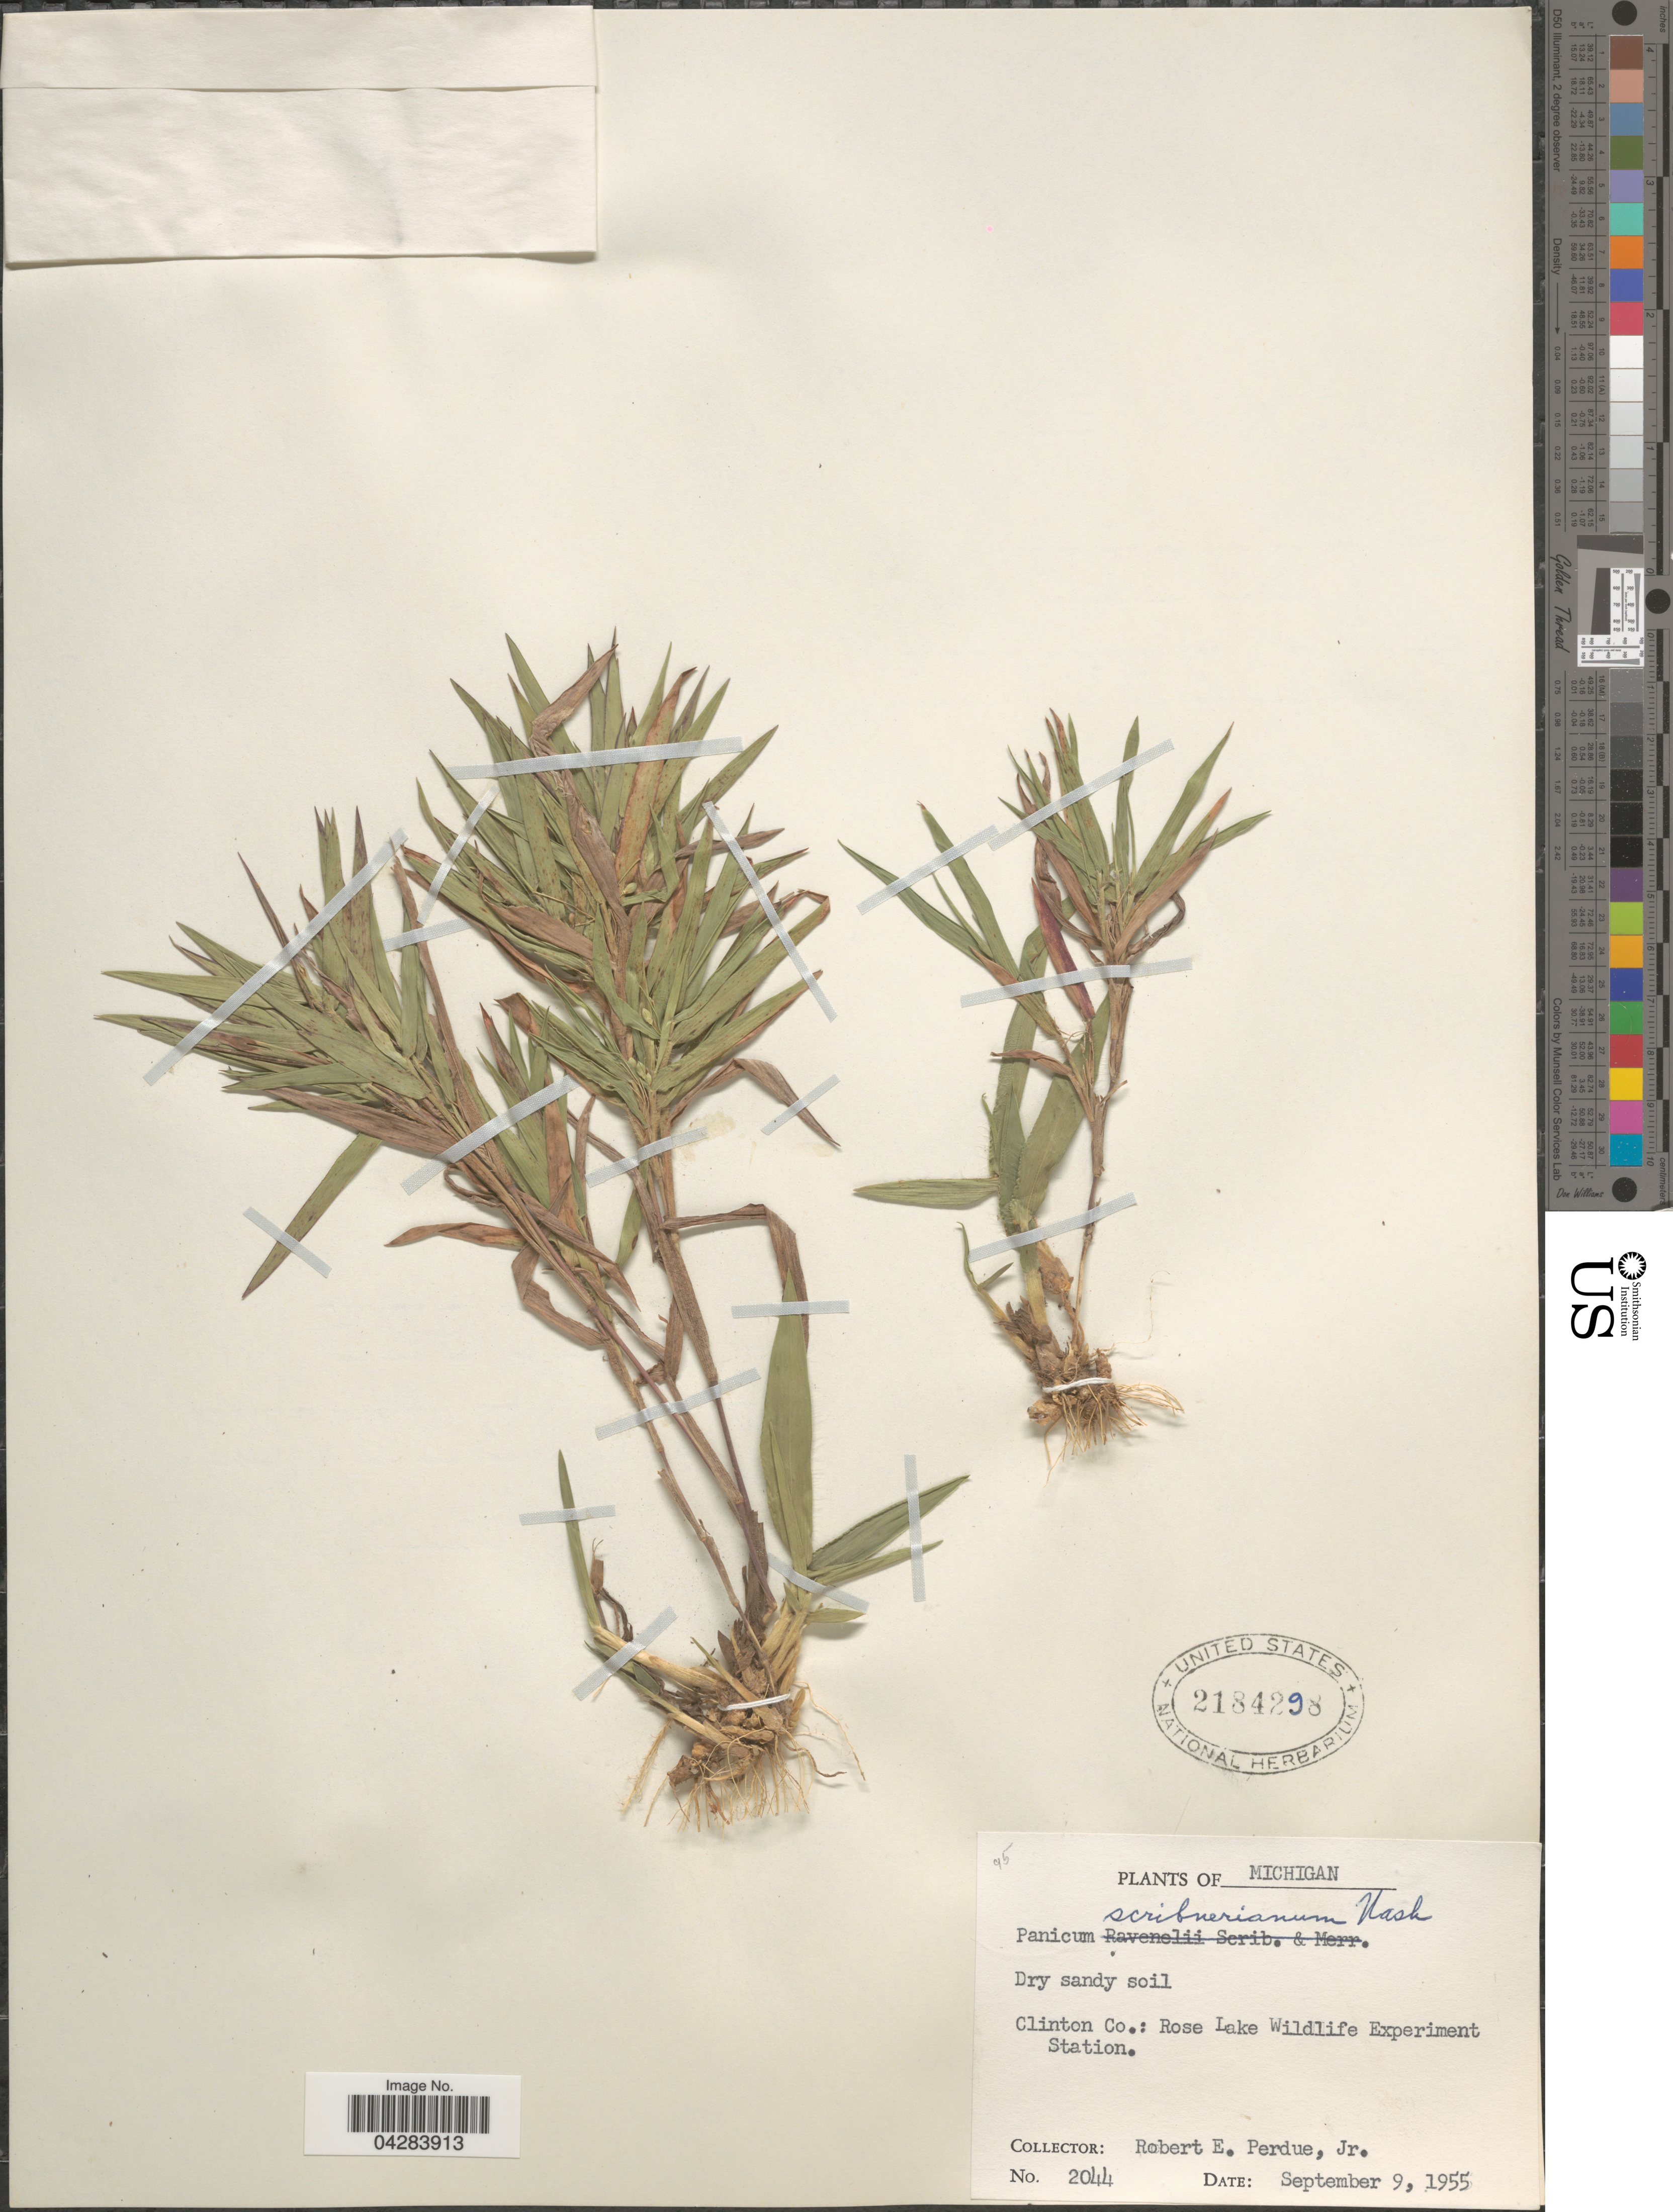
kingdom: Plantae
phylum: Tracheophyta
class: Liliopsida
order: Poales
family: Poaceae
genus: Dichanthelium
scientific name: Dichanthelium oligosanthes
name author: (Schult.) Gould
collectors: R. E. Perdue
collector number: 2044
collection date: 1955-09-09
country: United States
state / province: Michigan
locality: Dry sandy soil. Clinton Co.: Rose Lake Wildlife Experiment Station.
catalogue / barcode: US 2184298